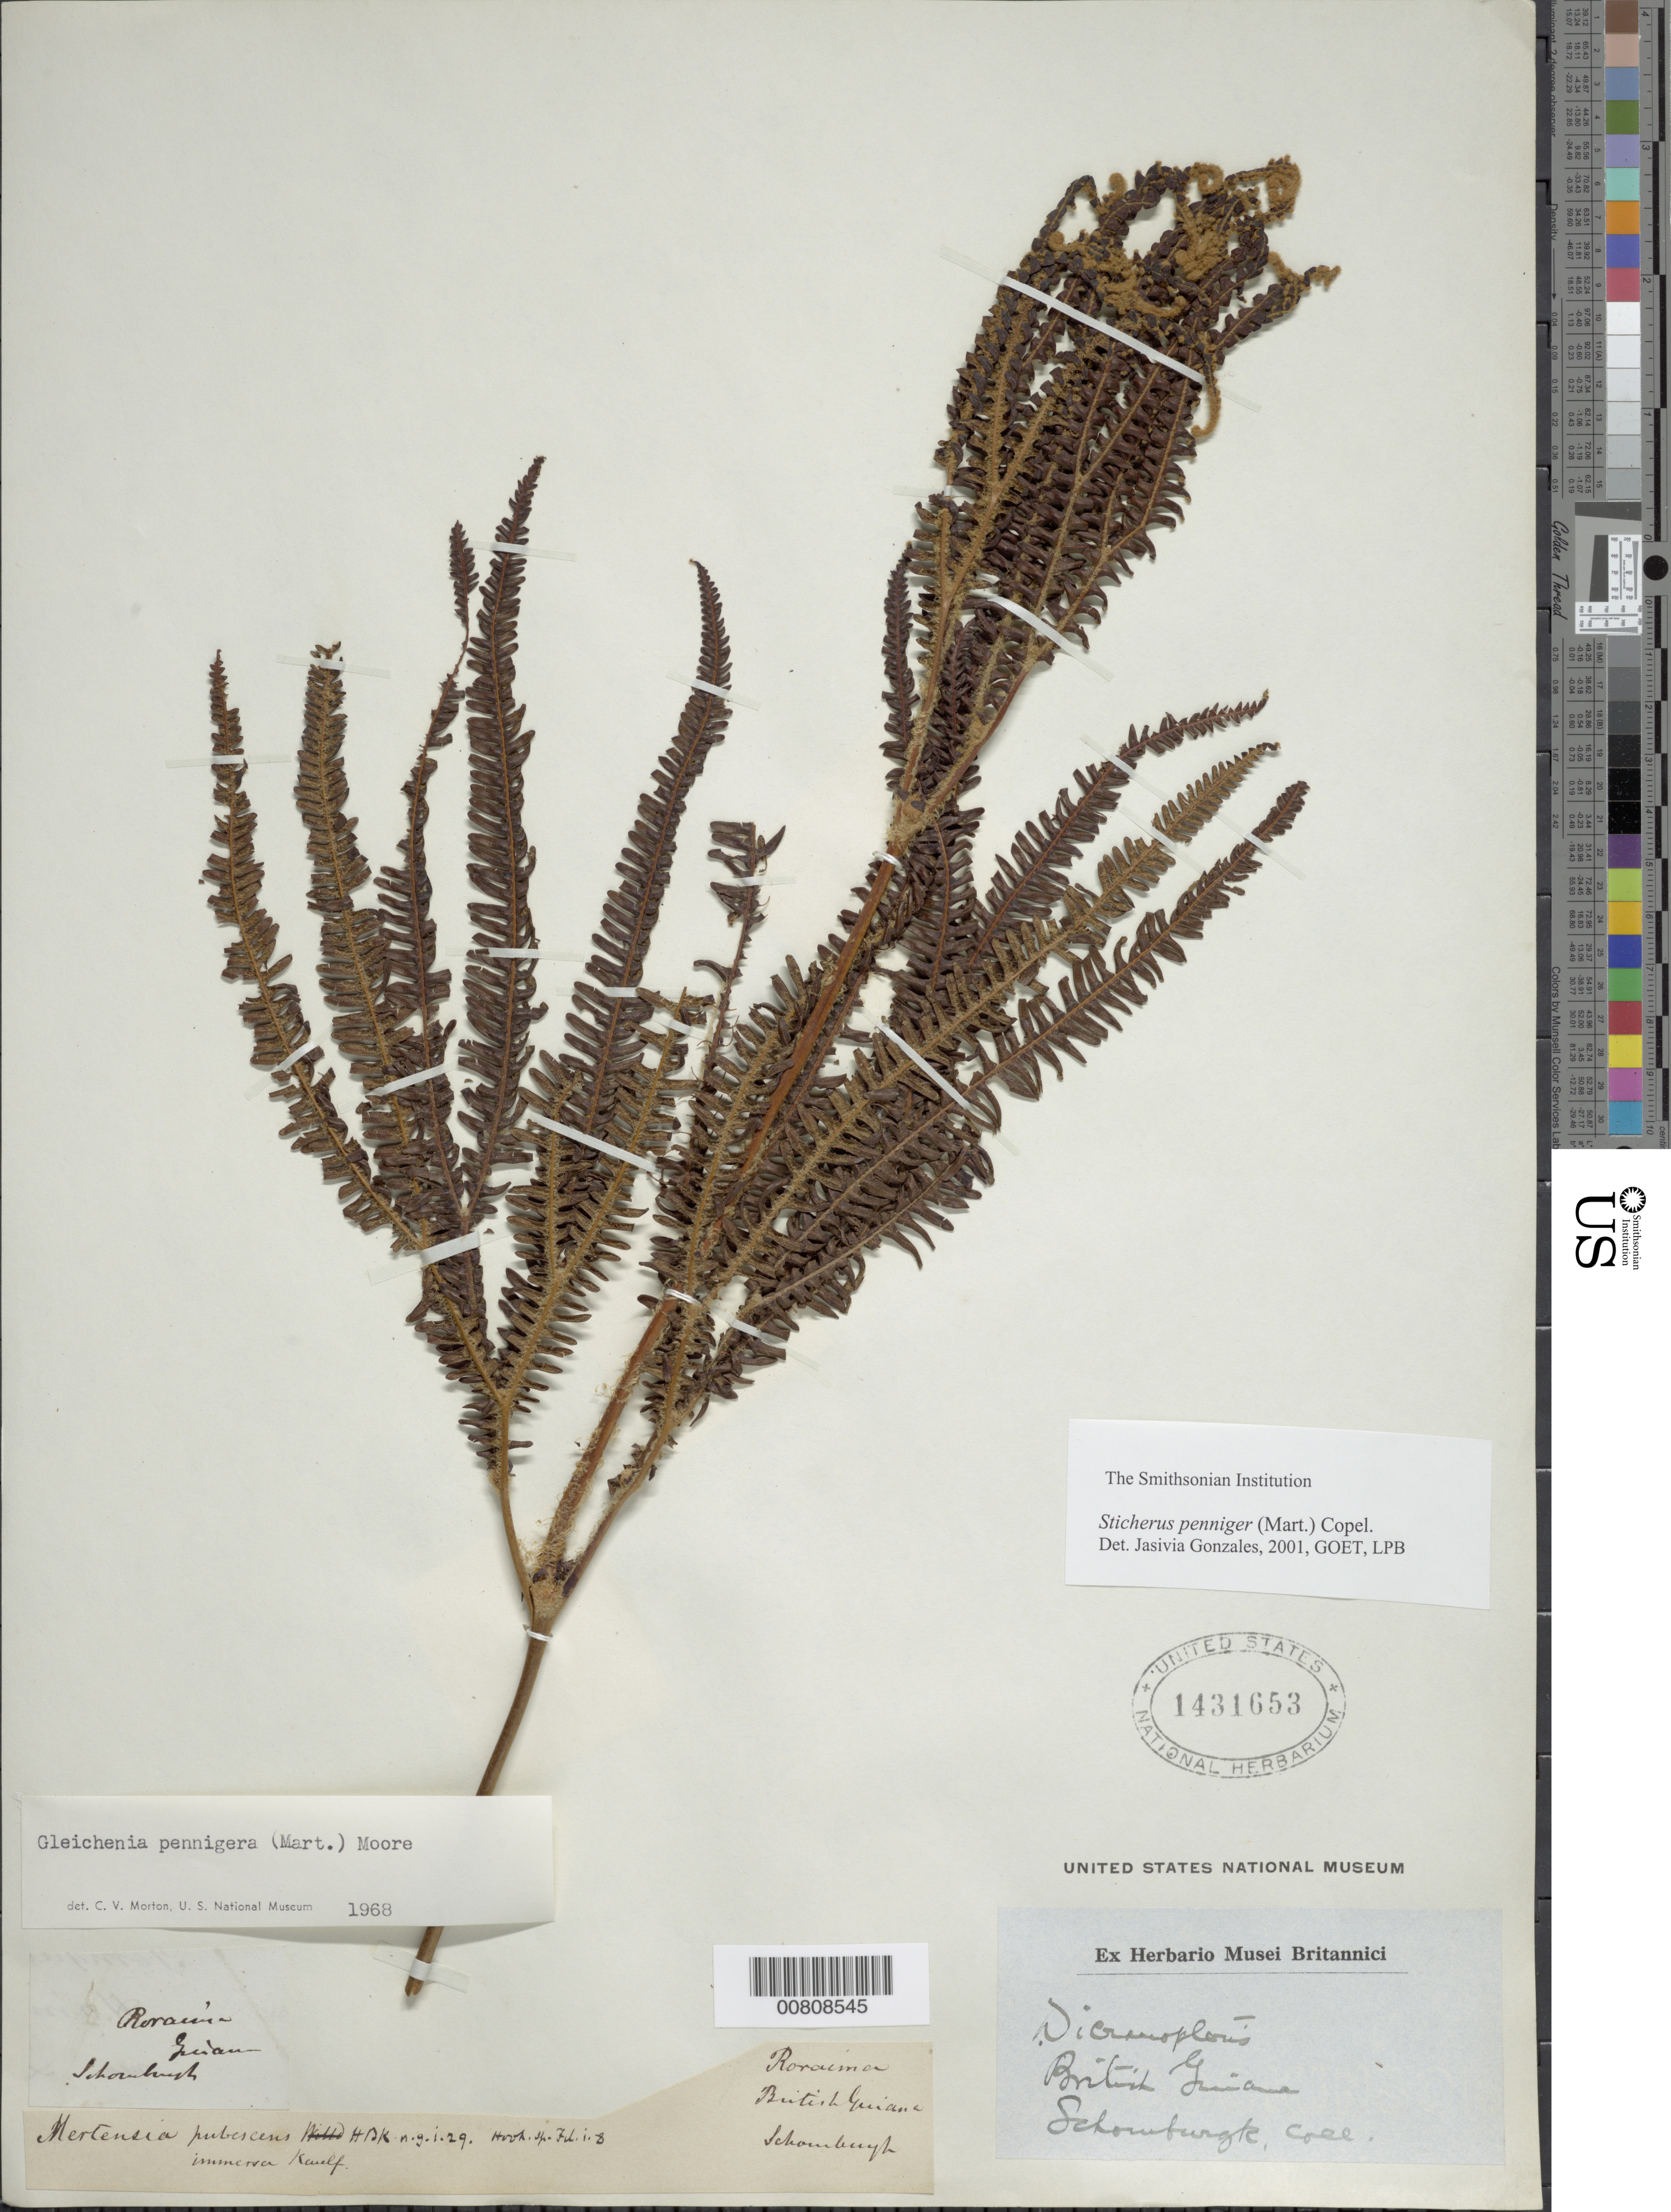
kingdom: Plantae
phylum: Tracheophyta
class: Polypodiopsida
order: Gleicheniales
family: Gleicheniaceae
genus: Sticherus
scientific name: Sticherus pruinosus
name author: (Mart.) Ching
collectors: -- Schomburgk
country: Guyana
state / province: Cuyuni-Mazaruni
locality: Mt. Roraima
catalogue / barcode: US 1431653